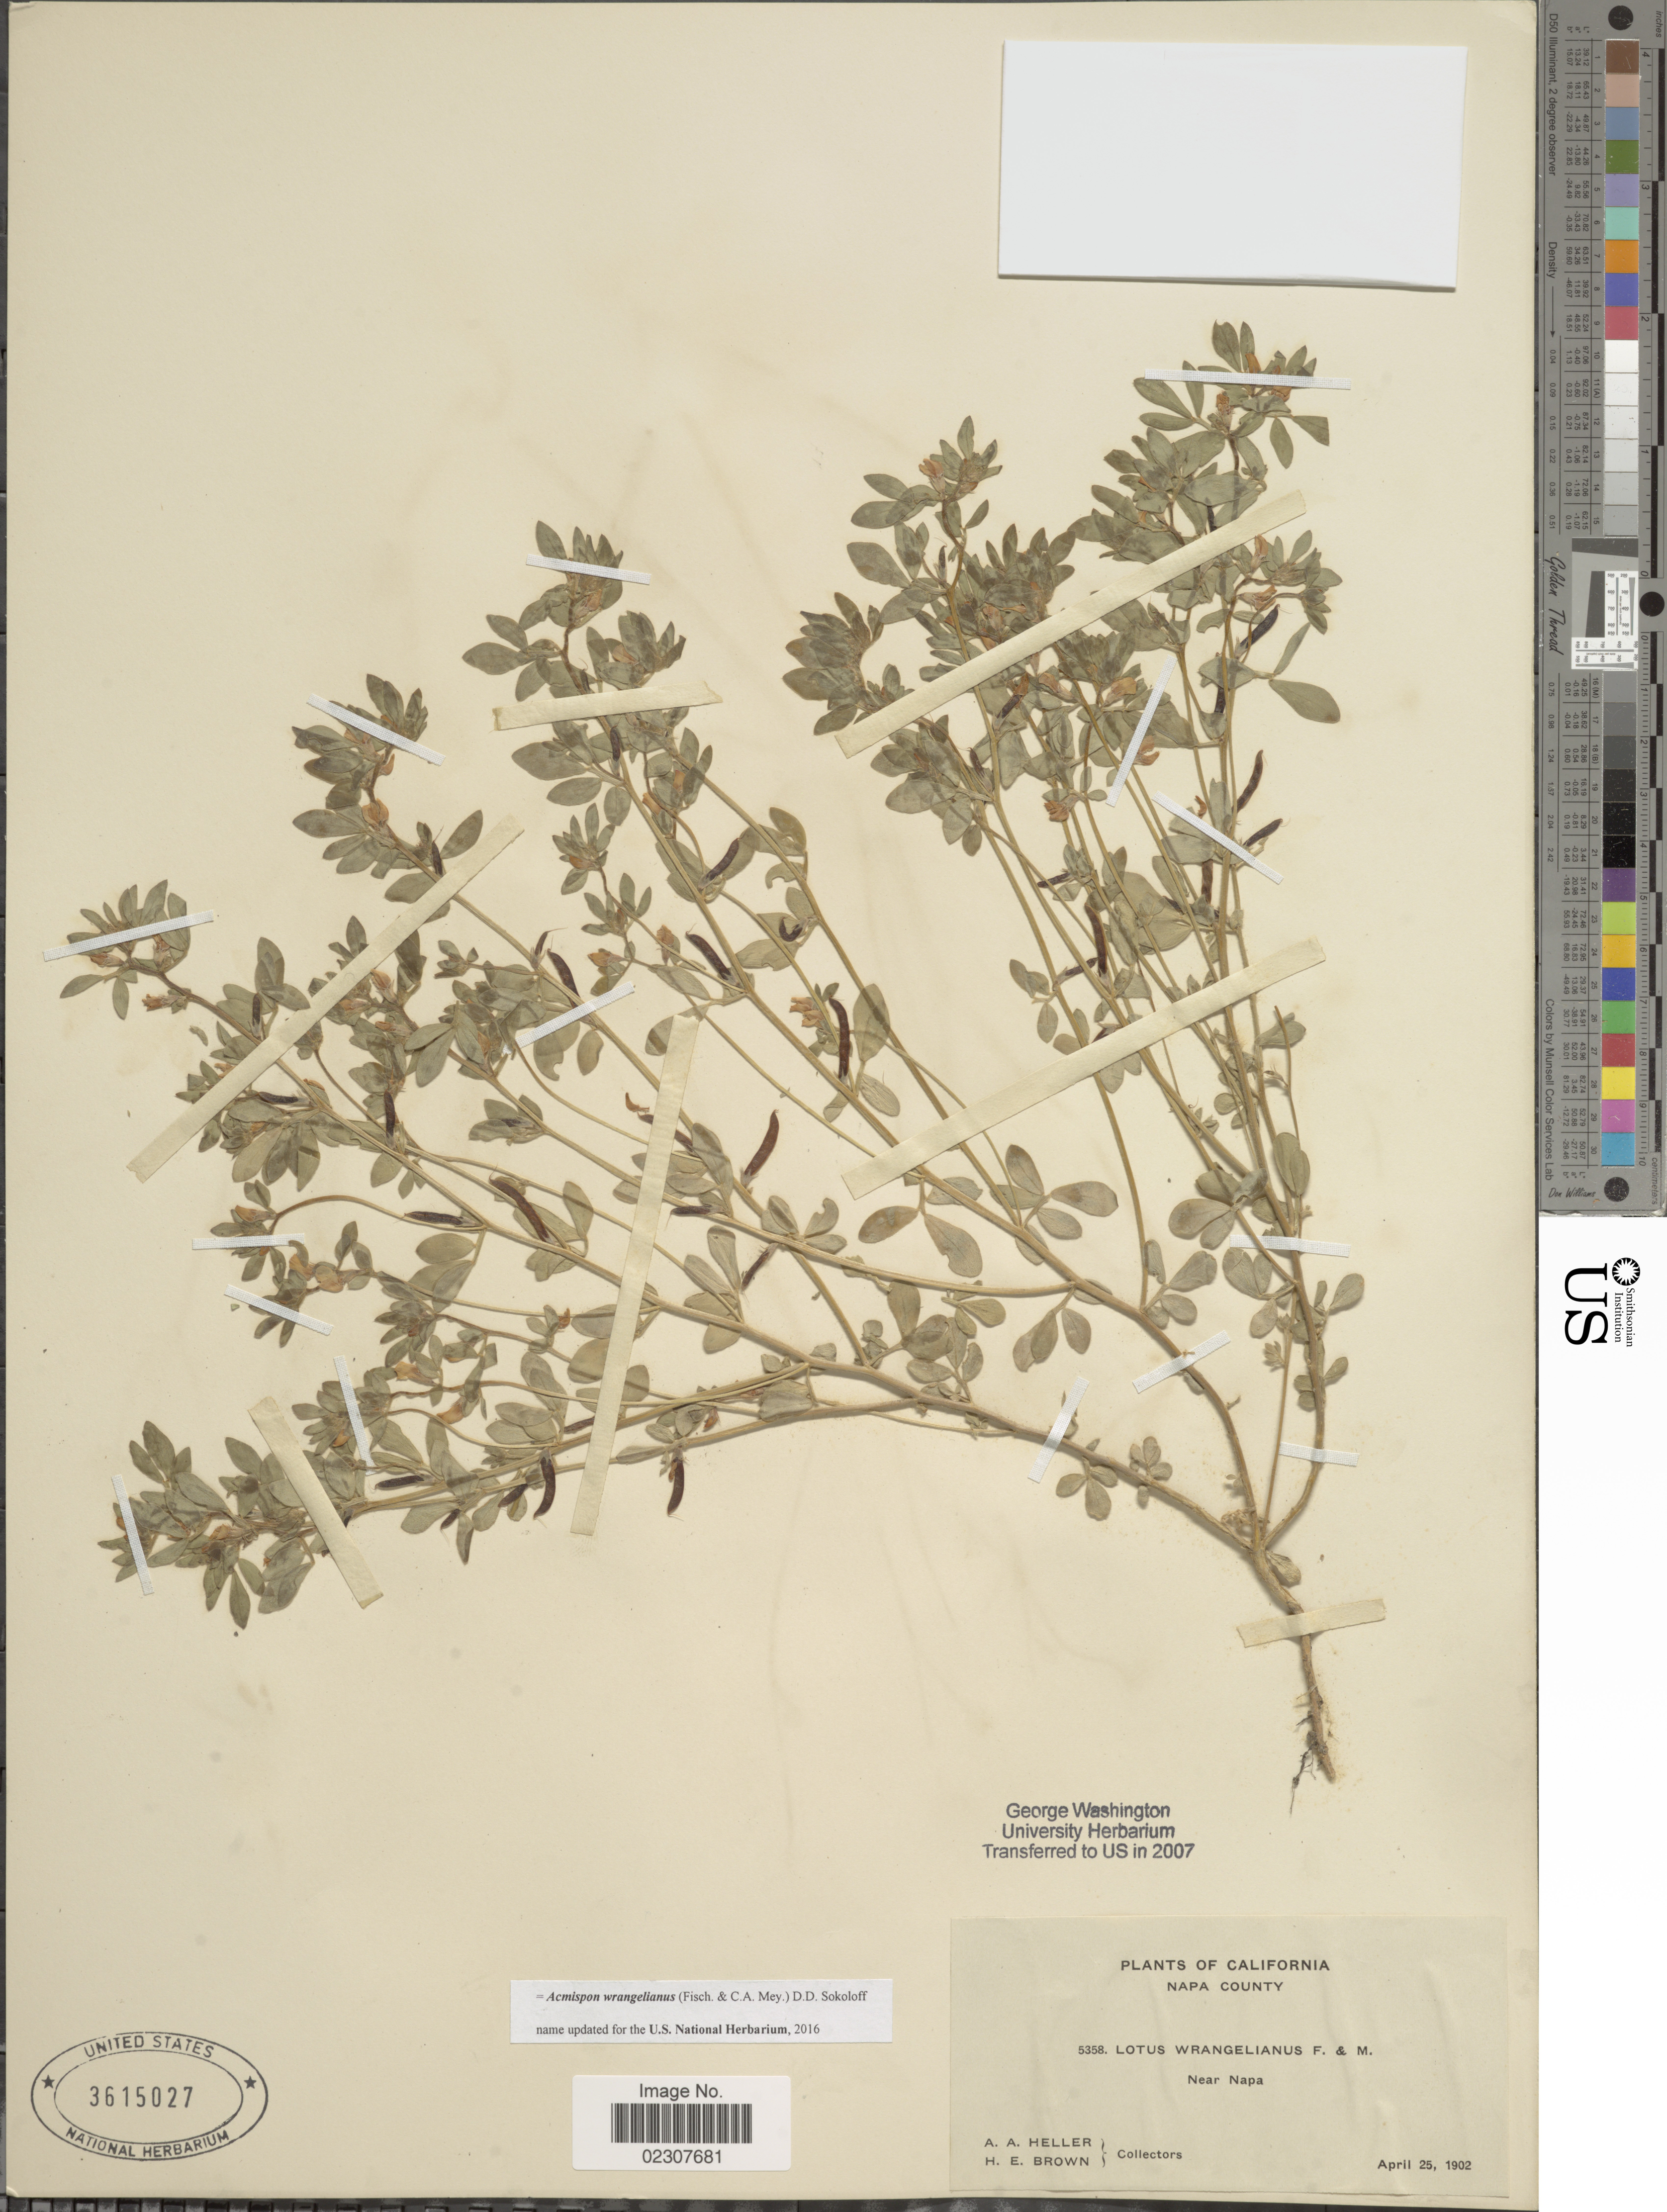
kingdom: Plantae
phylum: Tracheophyta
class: Magnoliopsida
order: Fabales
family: Fabaceae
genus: Acmispon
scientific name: Acmispon wrangelianus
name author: (Fisch. & C.A. Mey.) D.D. Sokoloff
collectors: A. A. Heller & H. E. Brown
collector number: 5358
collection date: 1902-04-25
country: United States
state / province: California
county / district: Napa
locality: Napa County, Near Napa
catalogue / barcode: US 3615027